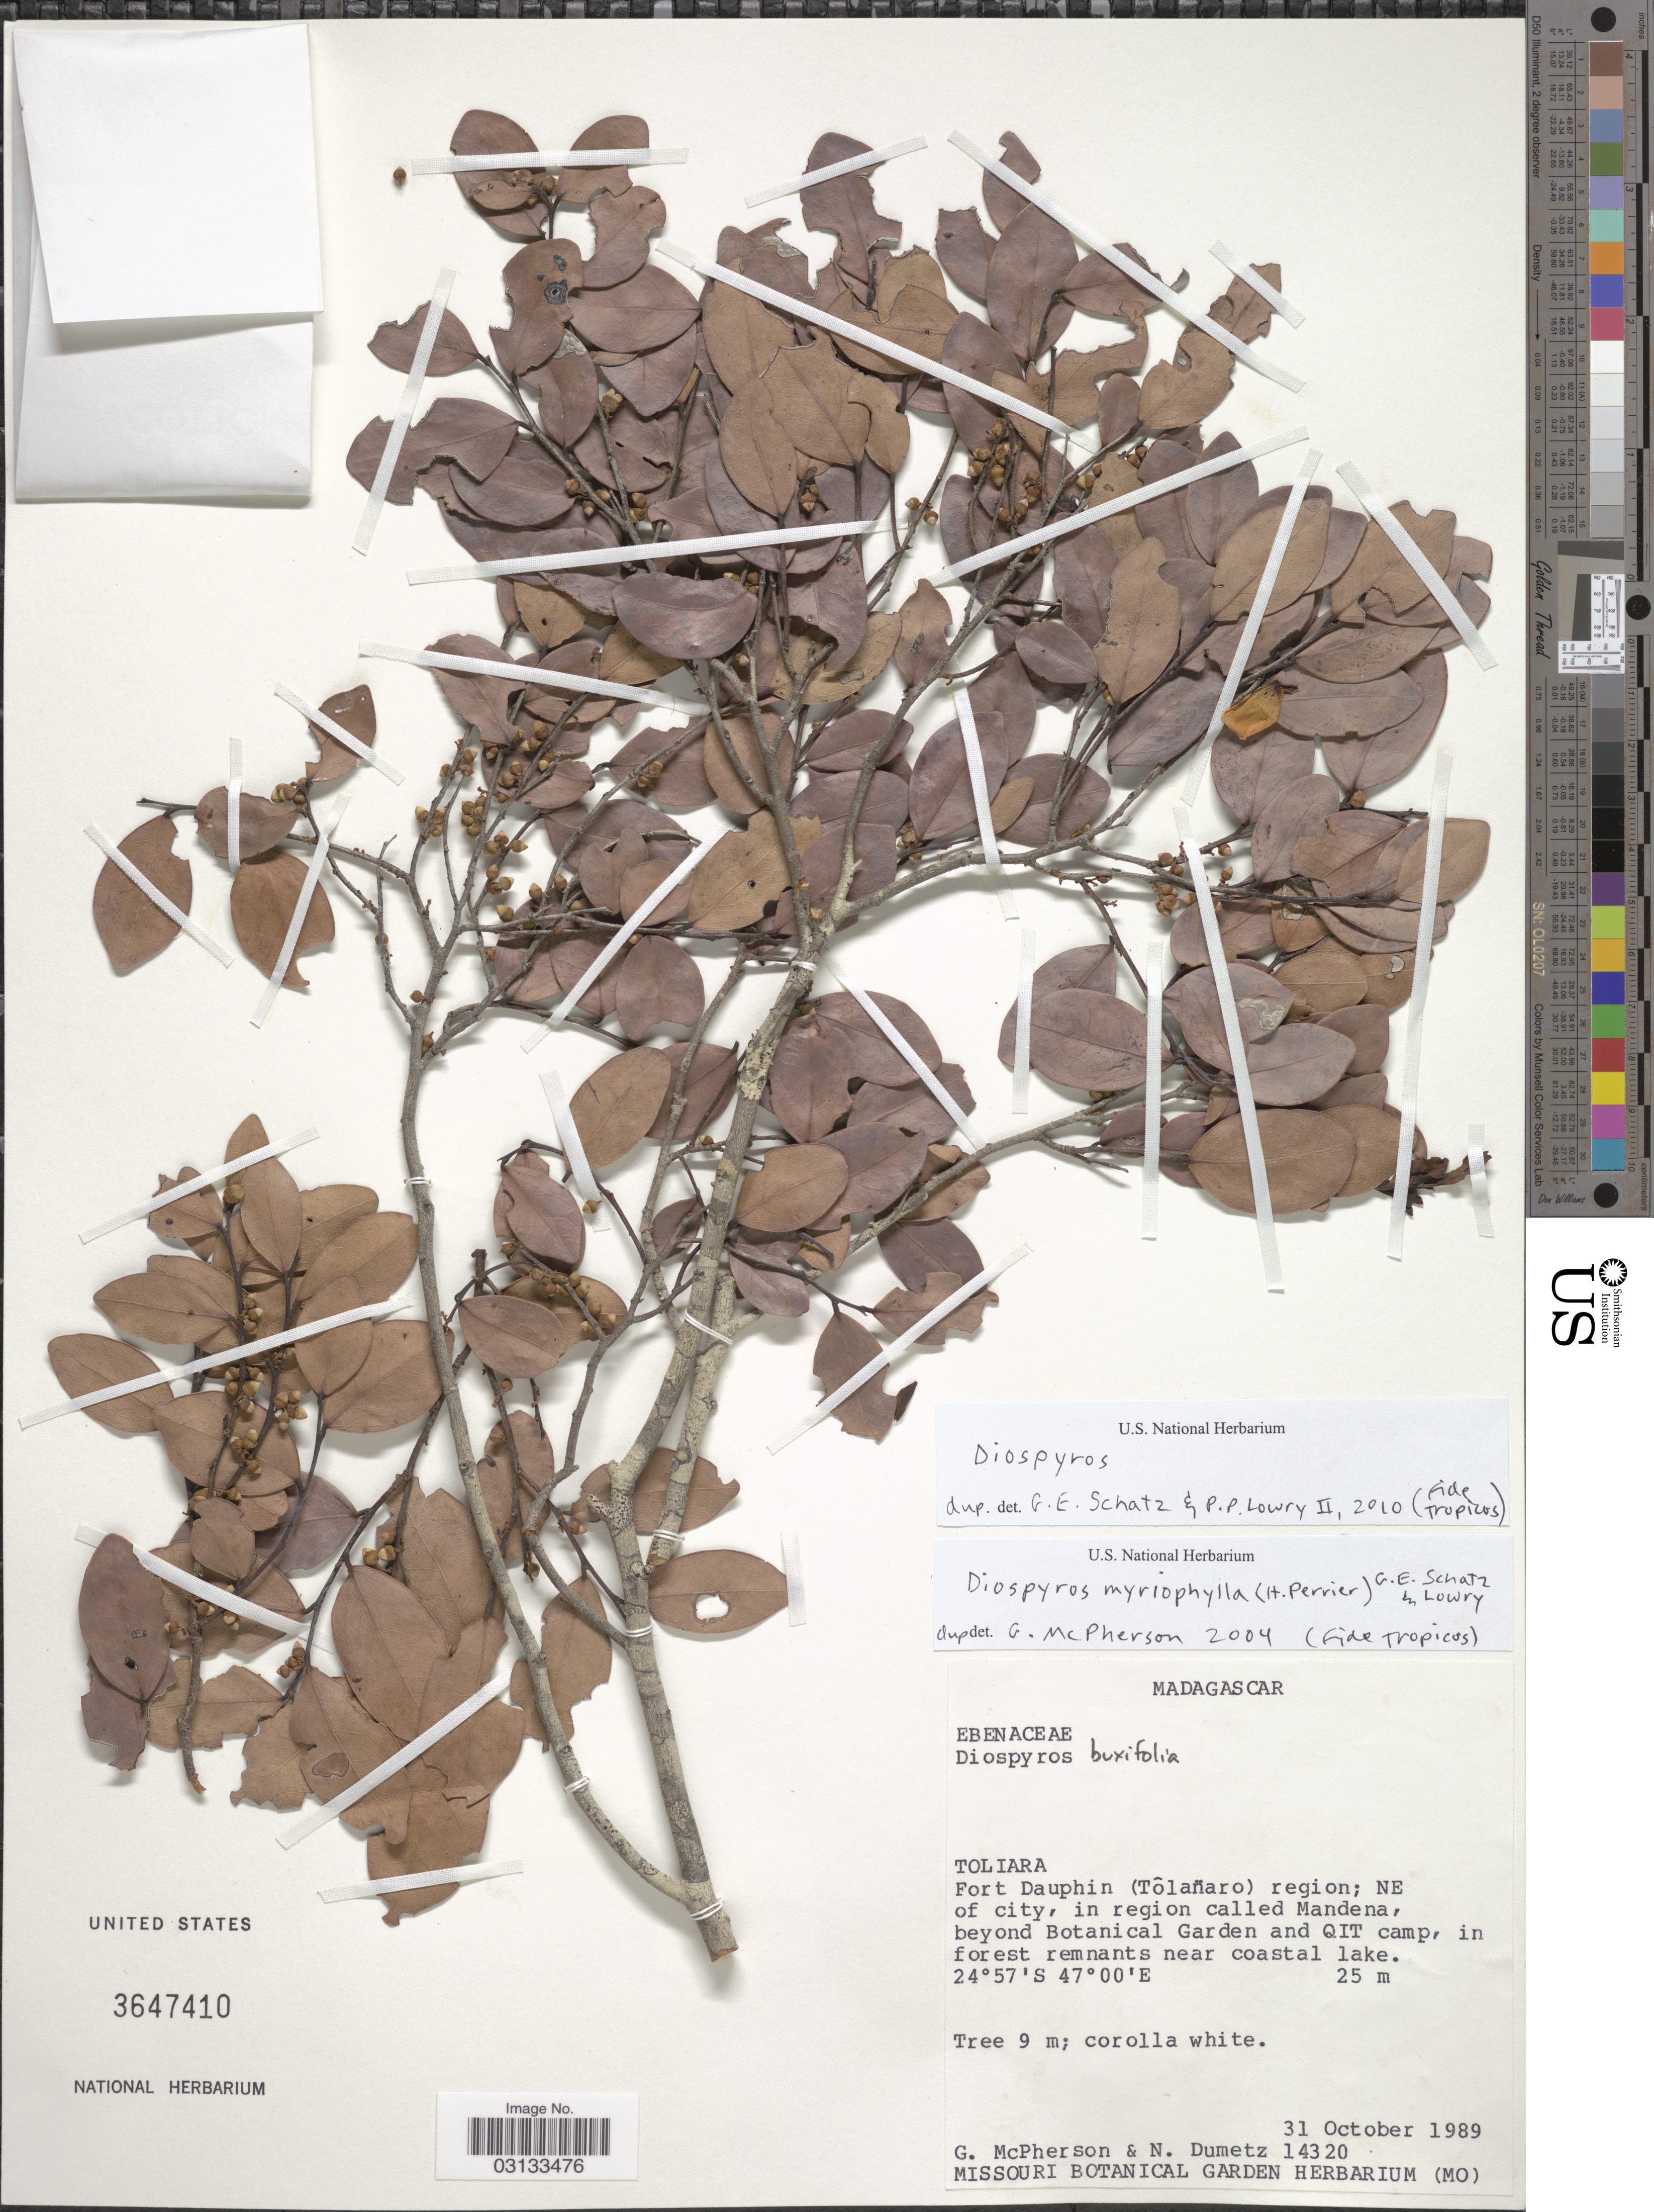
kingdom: Plantae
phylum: Tracheophyta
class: Magnoliopsida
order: Ericales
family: Ebenaceae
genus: Diospyros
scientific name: Diospyros sp.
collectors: G. McPherson & N. Dumetz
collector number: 14320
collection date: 1989-10-31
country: Madagascar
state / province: Anosy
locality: Fort Dauphin (Tôlanaro) region; NE of city, in region called Mandena, beyond Botanical Garden and QIT camp, in forest remnants near coastal lake.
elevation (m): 25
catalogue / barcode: US 3647410